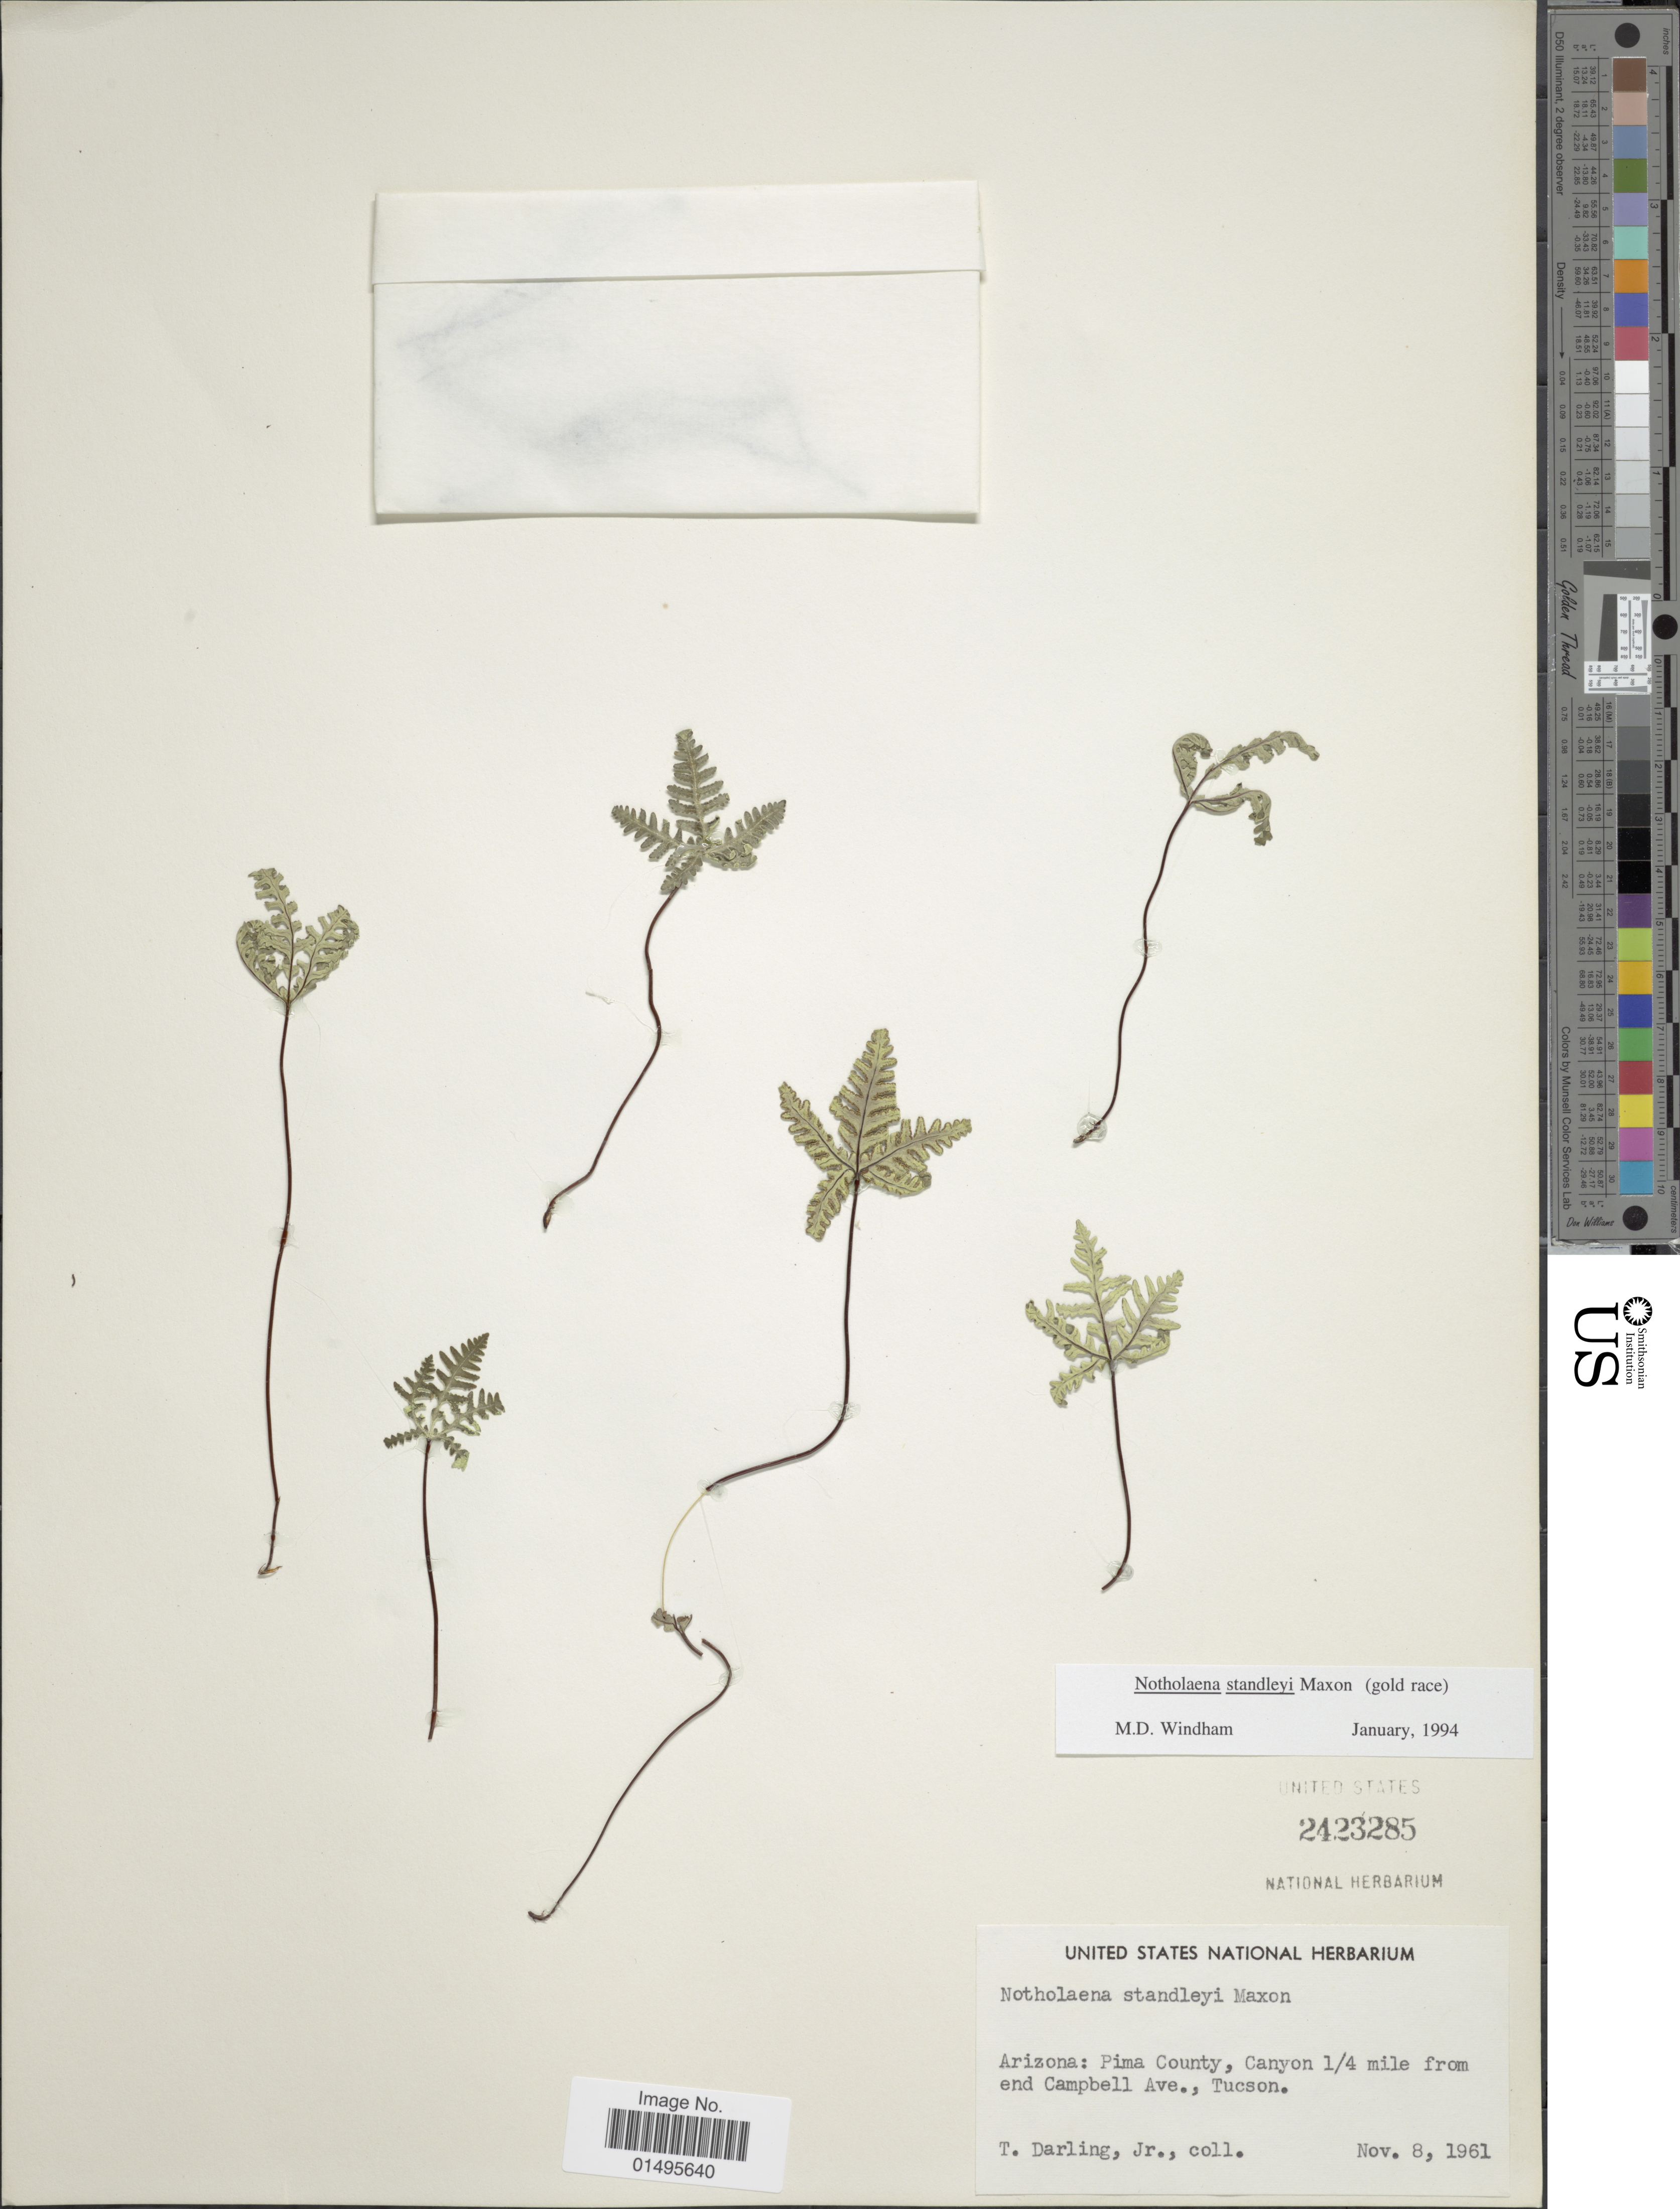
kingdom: Plantae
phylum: Tracheophyta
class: Polypodiopsida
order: Polypodiales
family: Pteridaceae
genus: Notholaena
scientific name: Notholaena standleyi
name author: Maxon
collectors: T. Darling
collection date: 1961-11-08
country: United States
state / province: Arizona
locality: Arizona: Pima County, Canyon 1/4 mile from end Campbell Ave., Tucson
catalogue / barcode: US 2423285